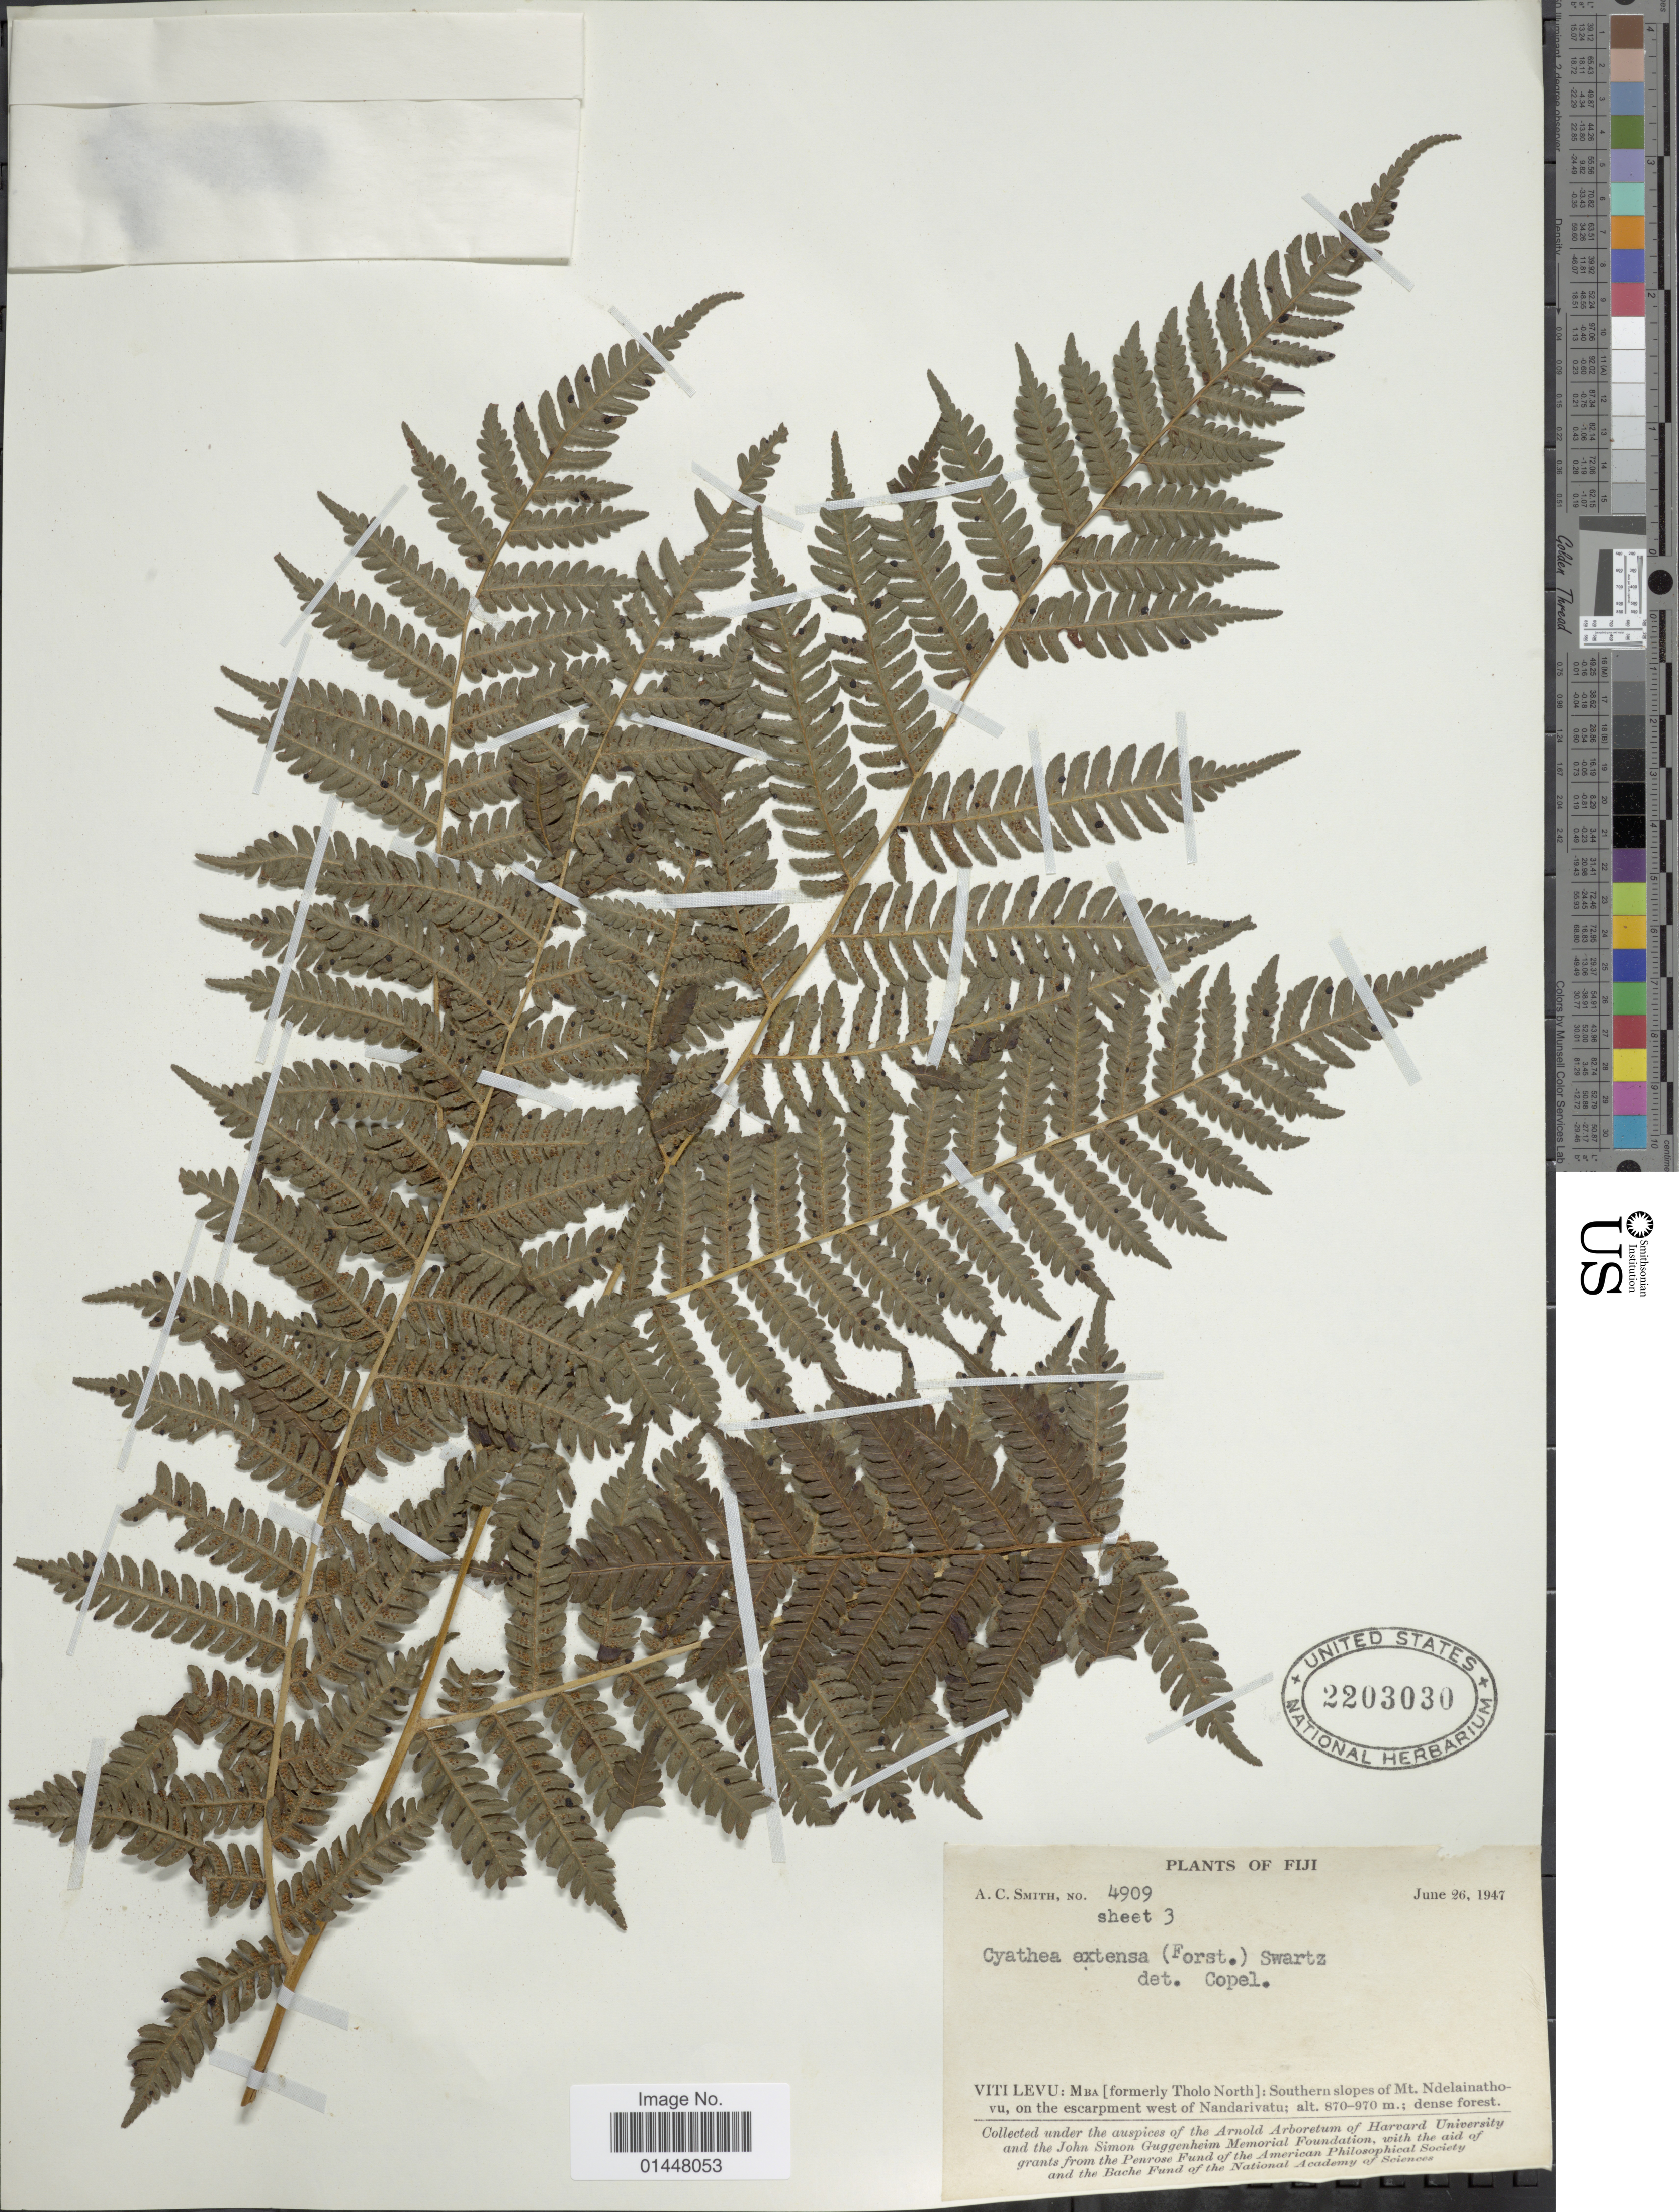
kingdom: Plantae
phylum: Tracheophyta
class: Polypodiopsida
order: Cyatheales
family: Cyatheaceae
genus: Sphaeropteris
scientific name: Sphaeropteris medullaris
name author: (G. Forst.) Bernh.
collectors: A. C. Smith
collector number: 4909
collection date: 1947-06-26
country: Fiji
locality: Viti levu: Mba (formerly Tholo North): Southern slopes of Mt.Ndelainathovu, on the escarpment west of Nandarivatu:dense forest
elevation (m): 870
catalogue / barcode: US 2203030